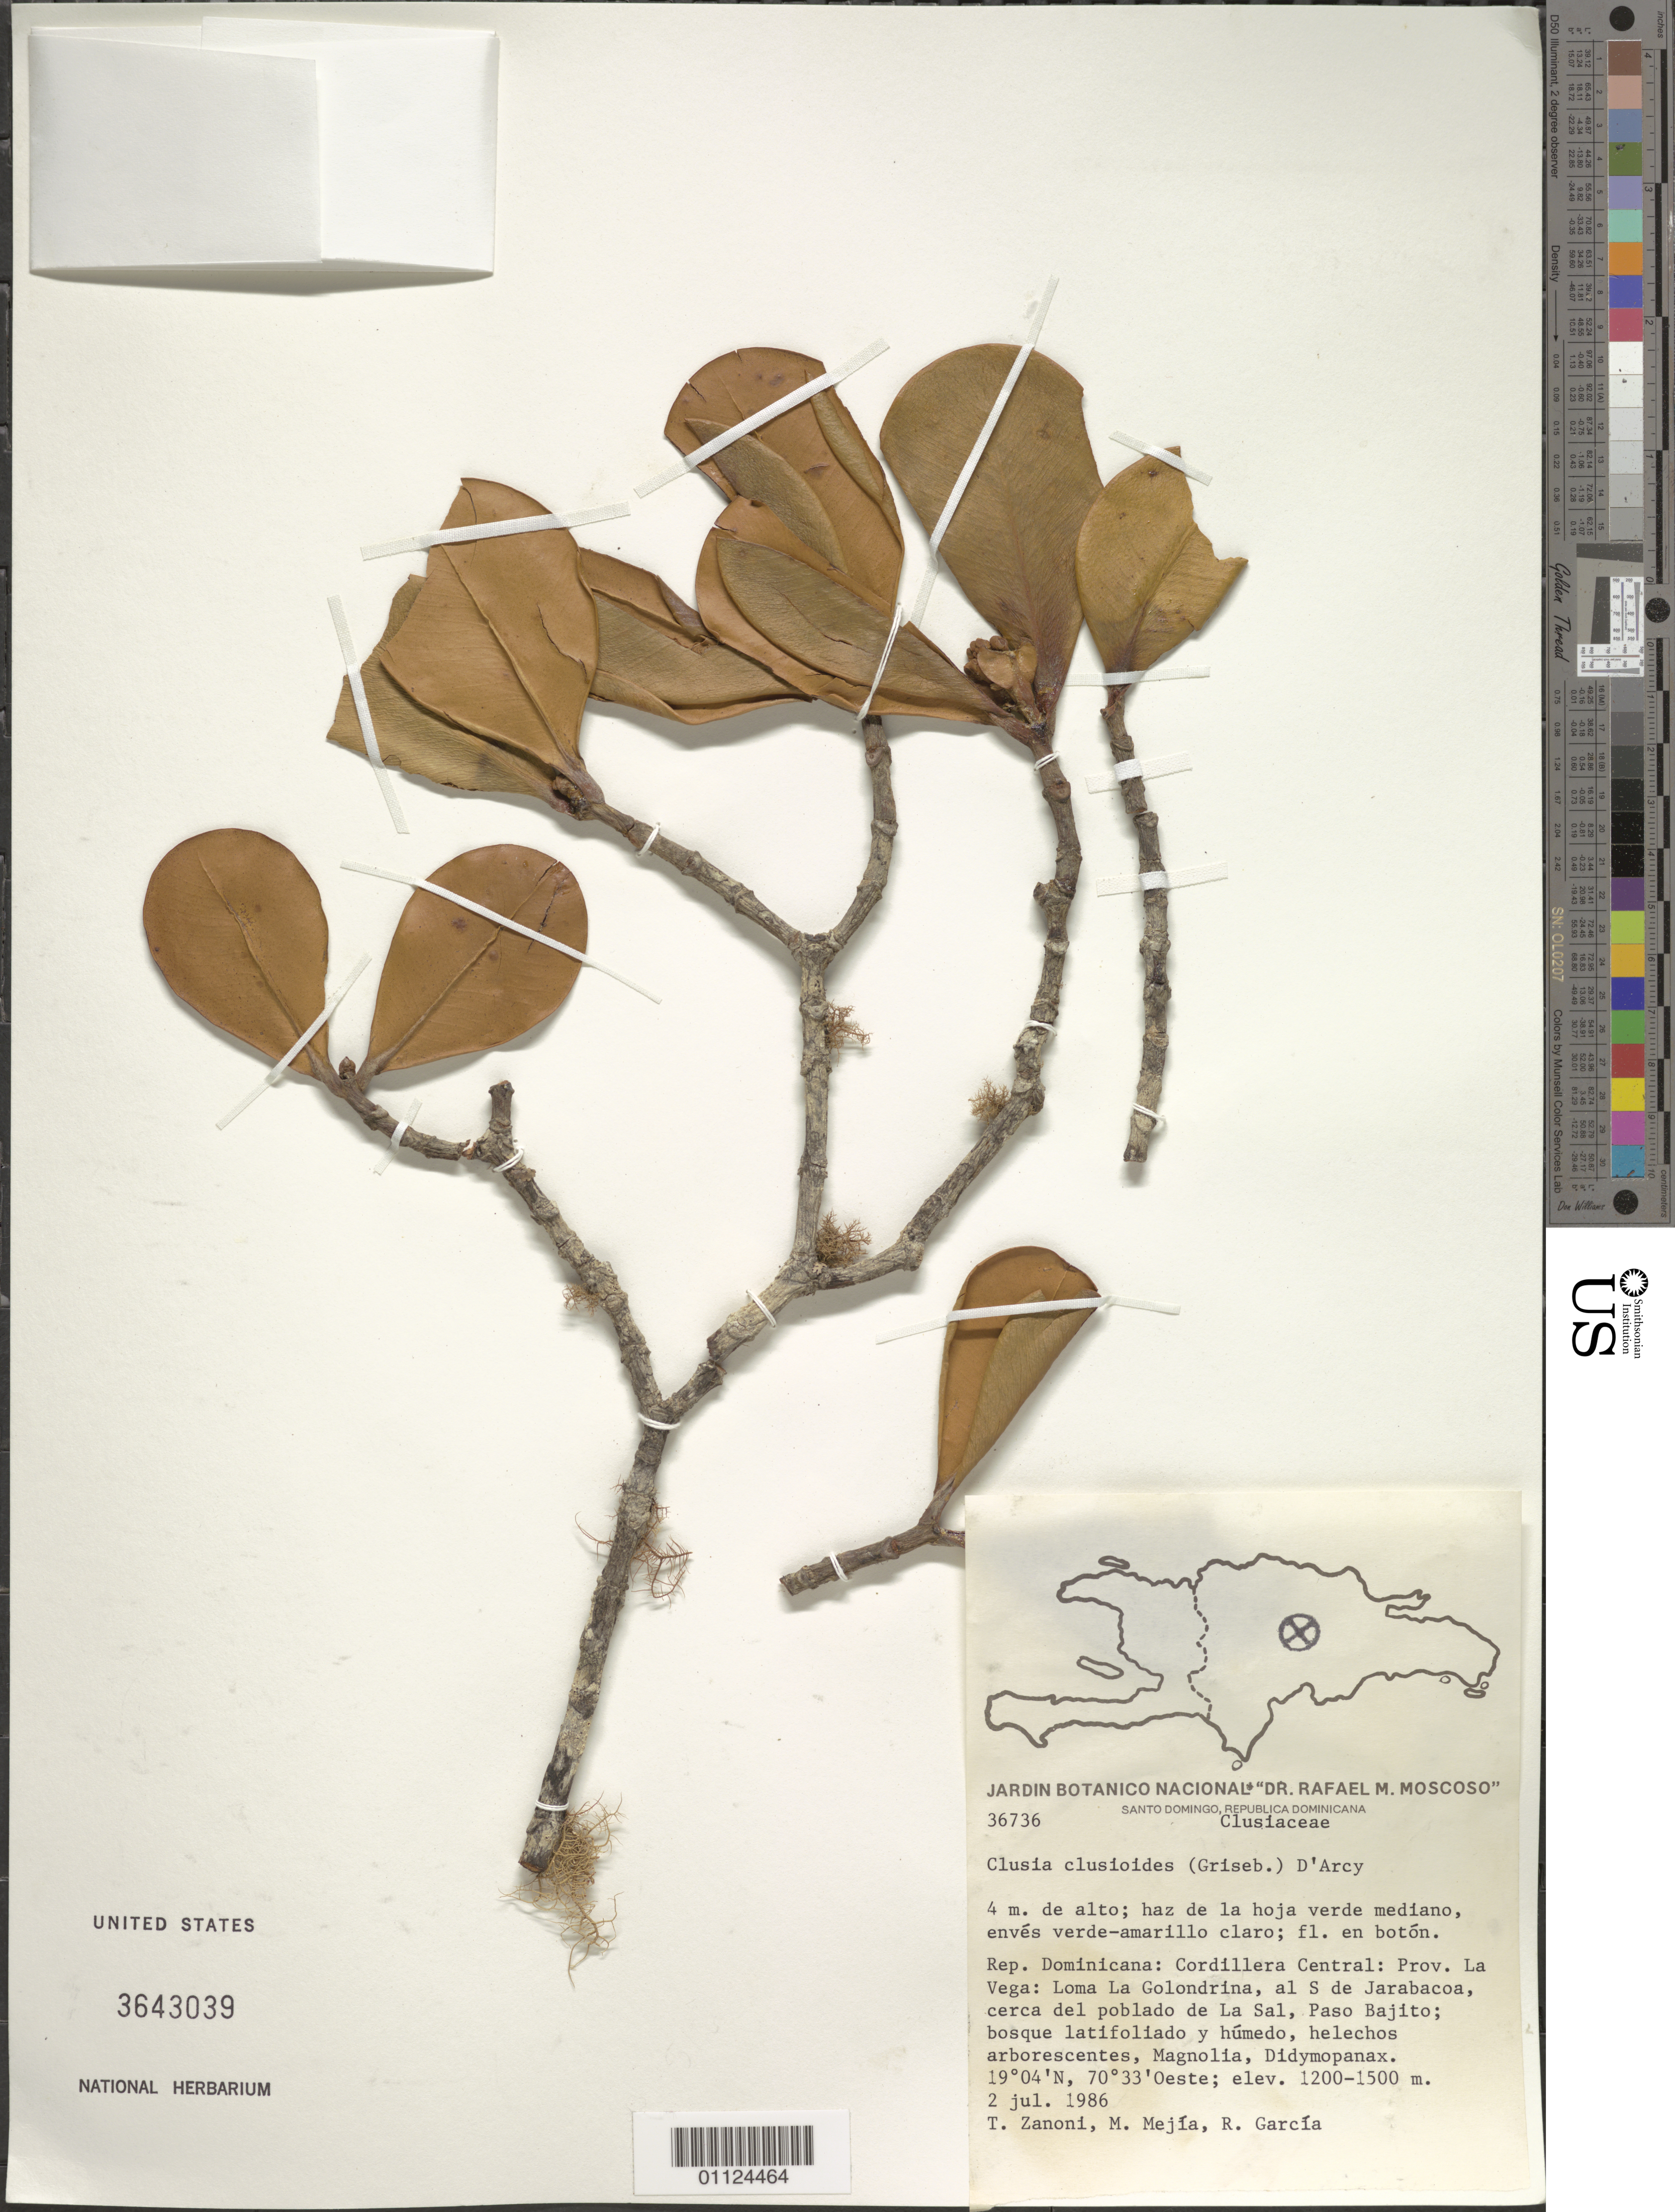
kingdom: Plantae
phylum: Tracheophyta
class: Magnoliopsida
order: Malpighiales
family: Clusiaceae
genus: Clusia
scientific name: Clusia clusioides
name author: (Griseb.) D'Arcy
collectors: T. A. Zanoni, M. Mejia & R. Garcia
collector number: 36736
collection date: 1986-07-02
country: Dominican Republic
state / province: La Vega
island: Hispaniola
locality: Cordillera Central; Loma La Golondrina, al S de jarabacoa, cerca del poblado de La Sal, Passo Bajito.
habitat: Bosque latifoliado y húmedo, helechos arborescentes, Magnolia, Didymopanax.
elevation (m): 1200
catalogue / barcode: US 3643039